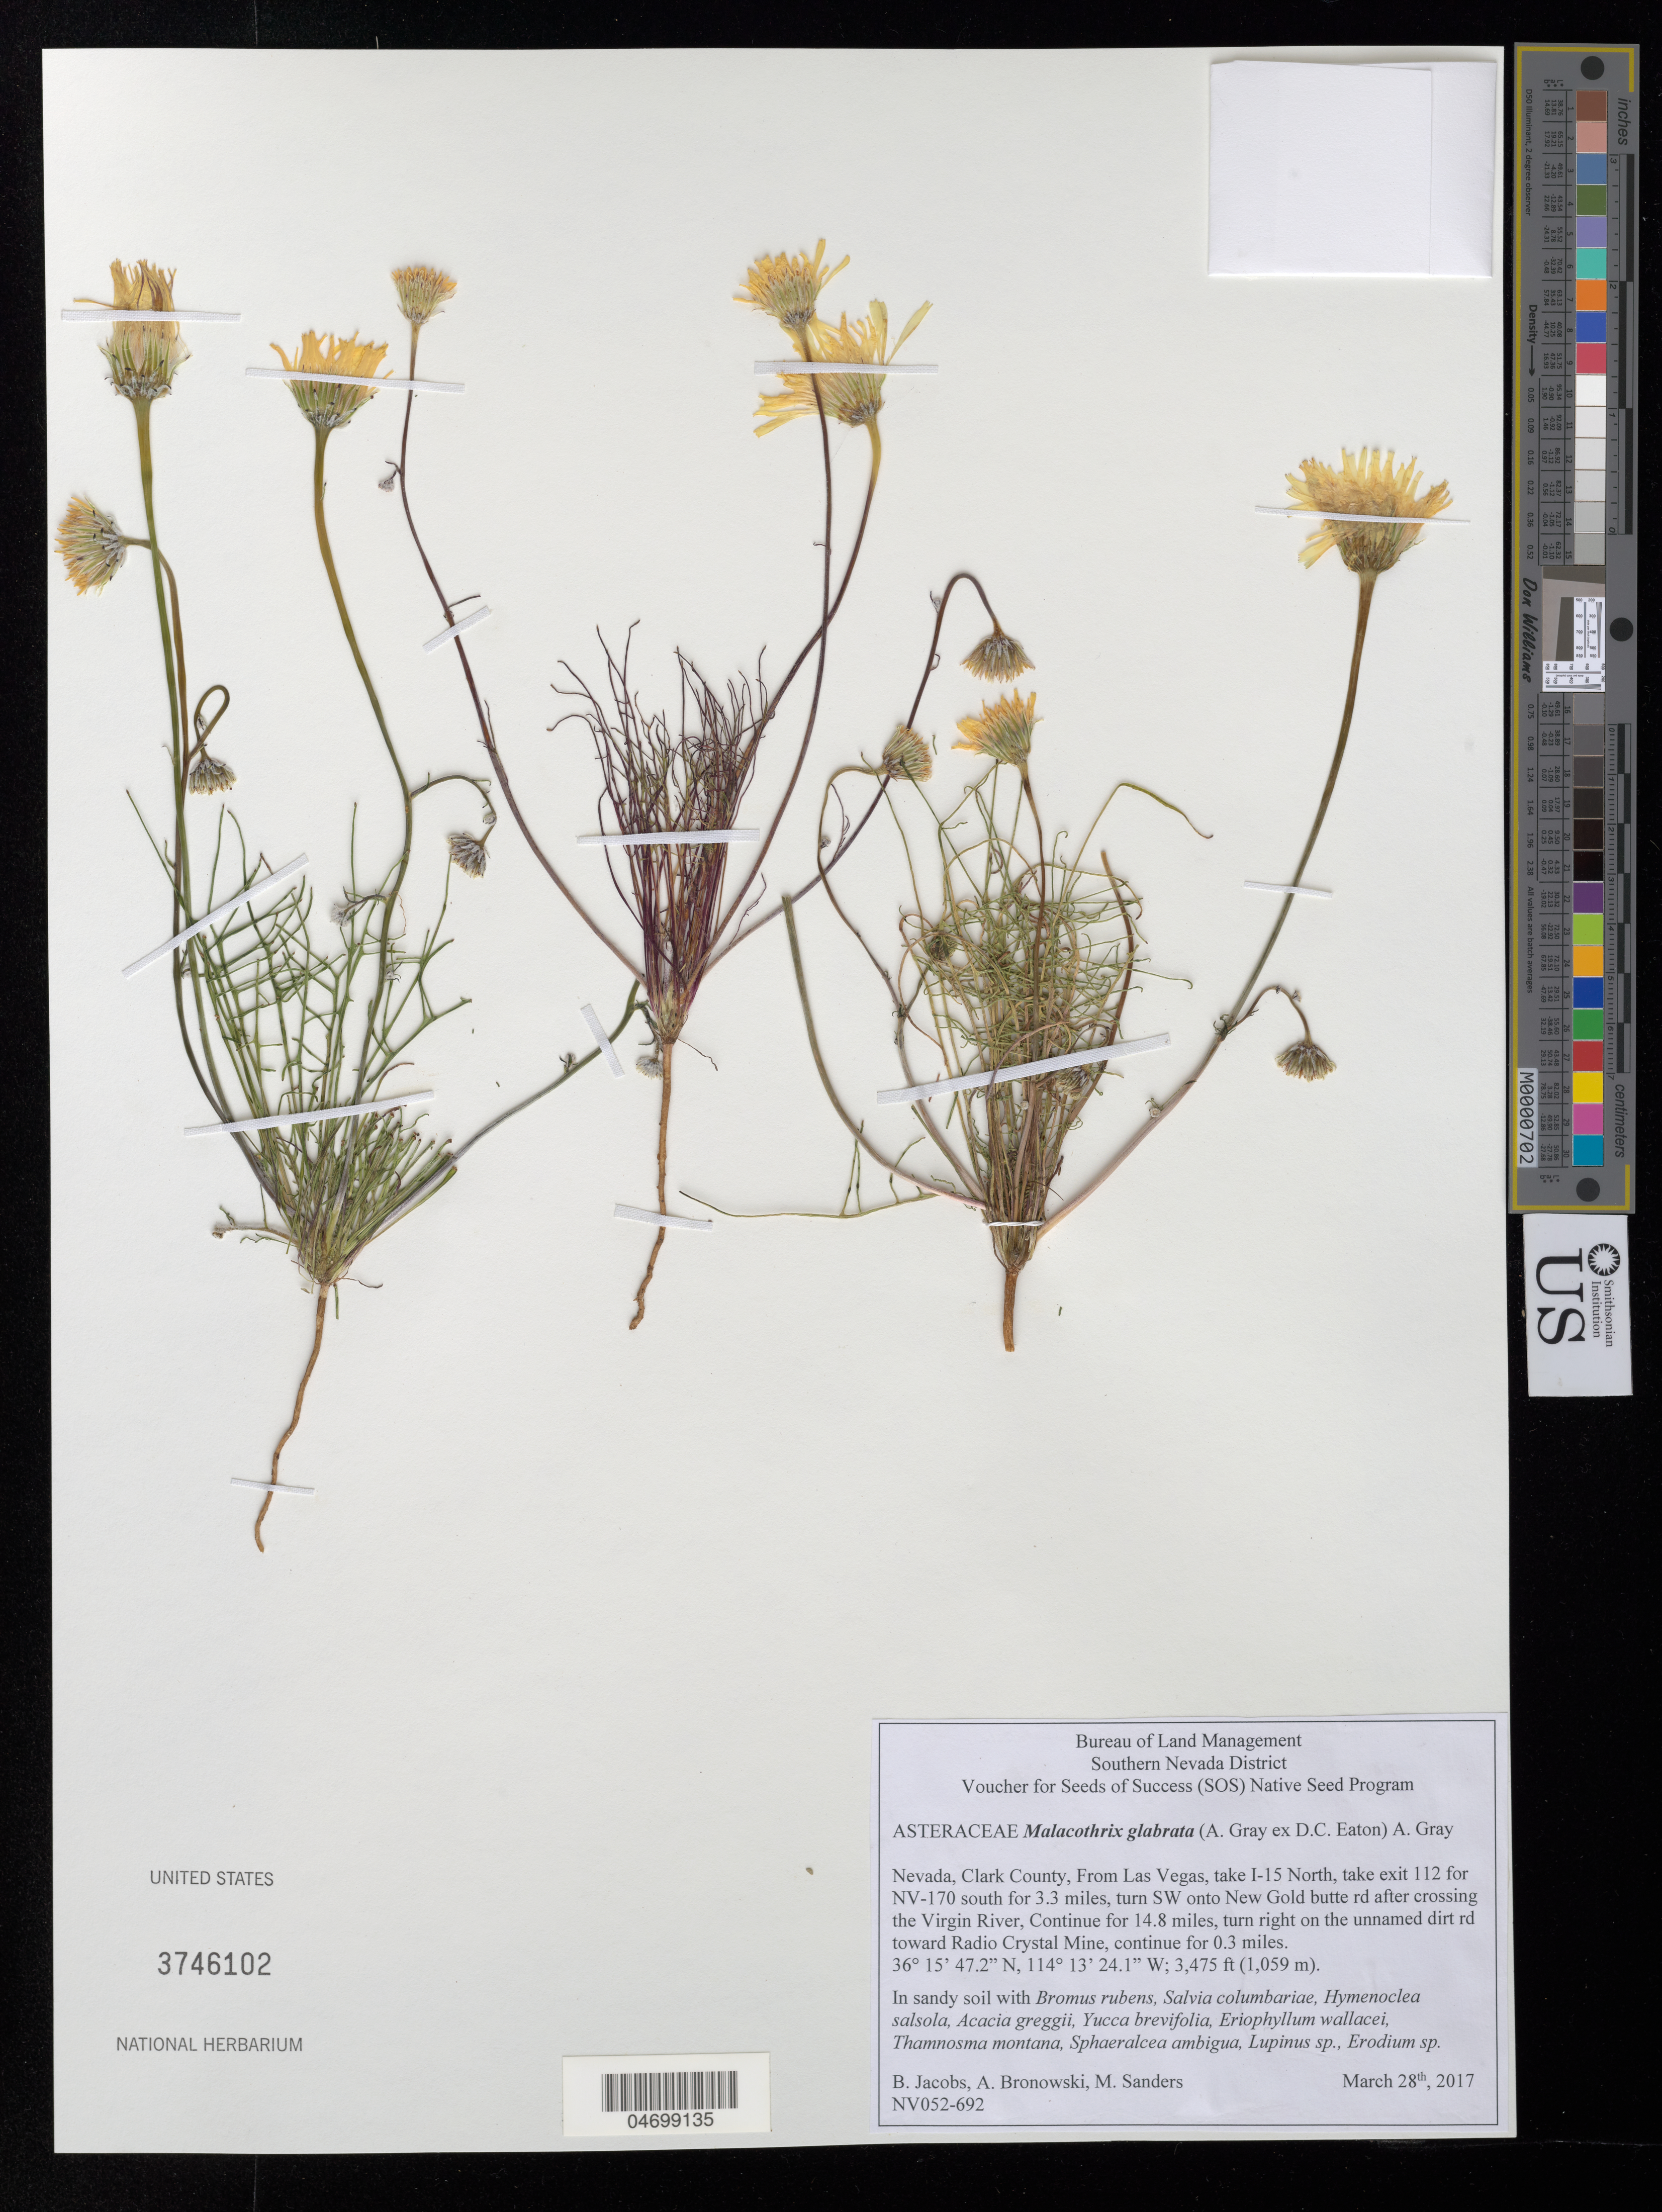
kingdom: Plantae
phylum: Tracheophyta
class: Magnoliopsida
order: Asterales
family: Asteraceae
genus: Malacothrix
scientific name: Malacothrix glabrata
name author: (A. Gray ex D.C. Eaton) A. Gray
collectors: B. Jacobs, A. Bronowski & M. Sanders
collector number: NV052-692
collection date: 2017-03-28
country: United States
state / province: Nevada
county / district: Clark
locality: Unnamed dirt rd toward Radio Crystal Mine for 0.3 mi.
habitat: R029XY144NV. In sandy soil. With Bromus rubens, Acacia greggii, Yucca brevifolia, etc.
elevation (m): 1059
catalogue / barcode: US 3746102